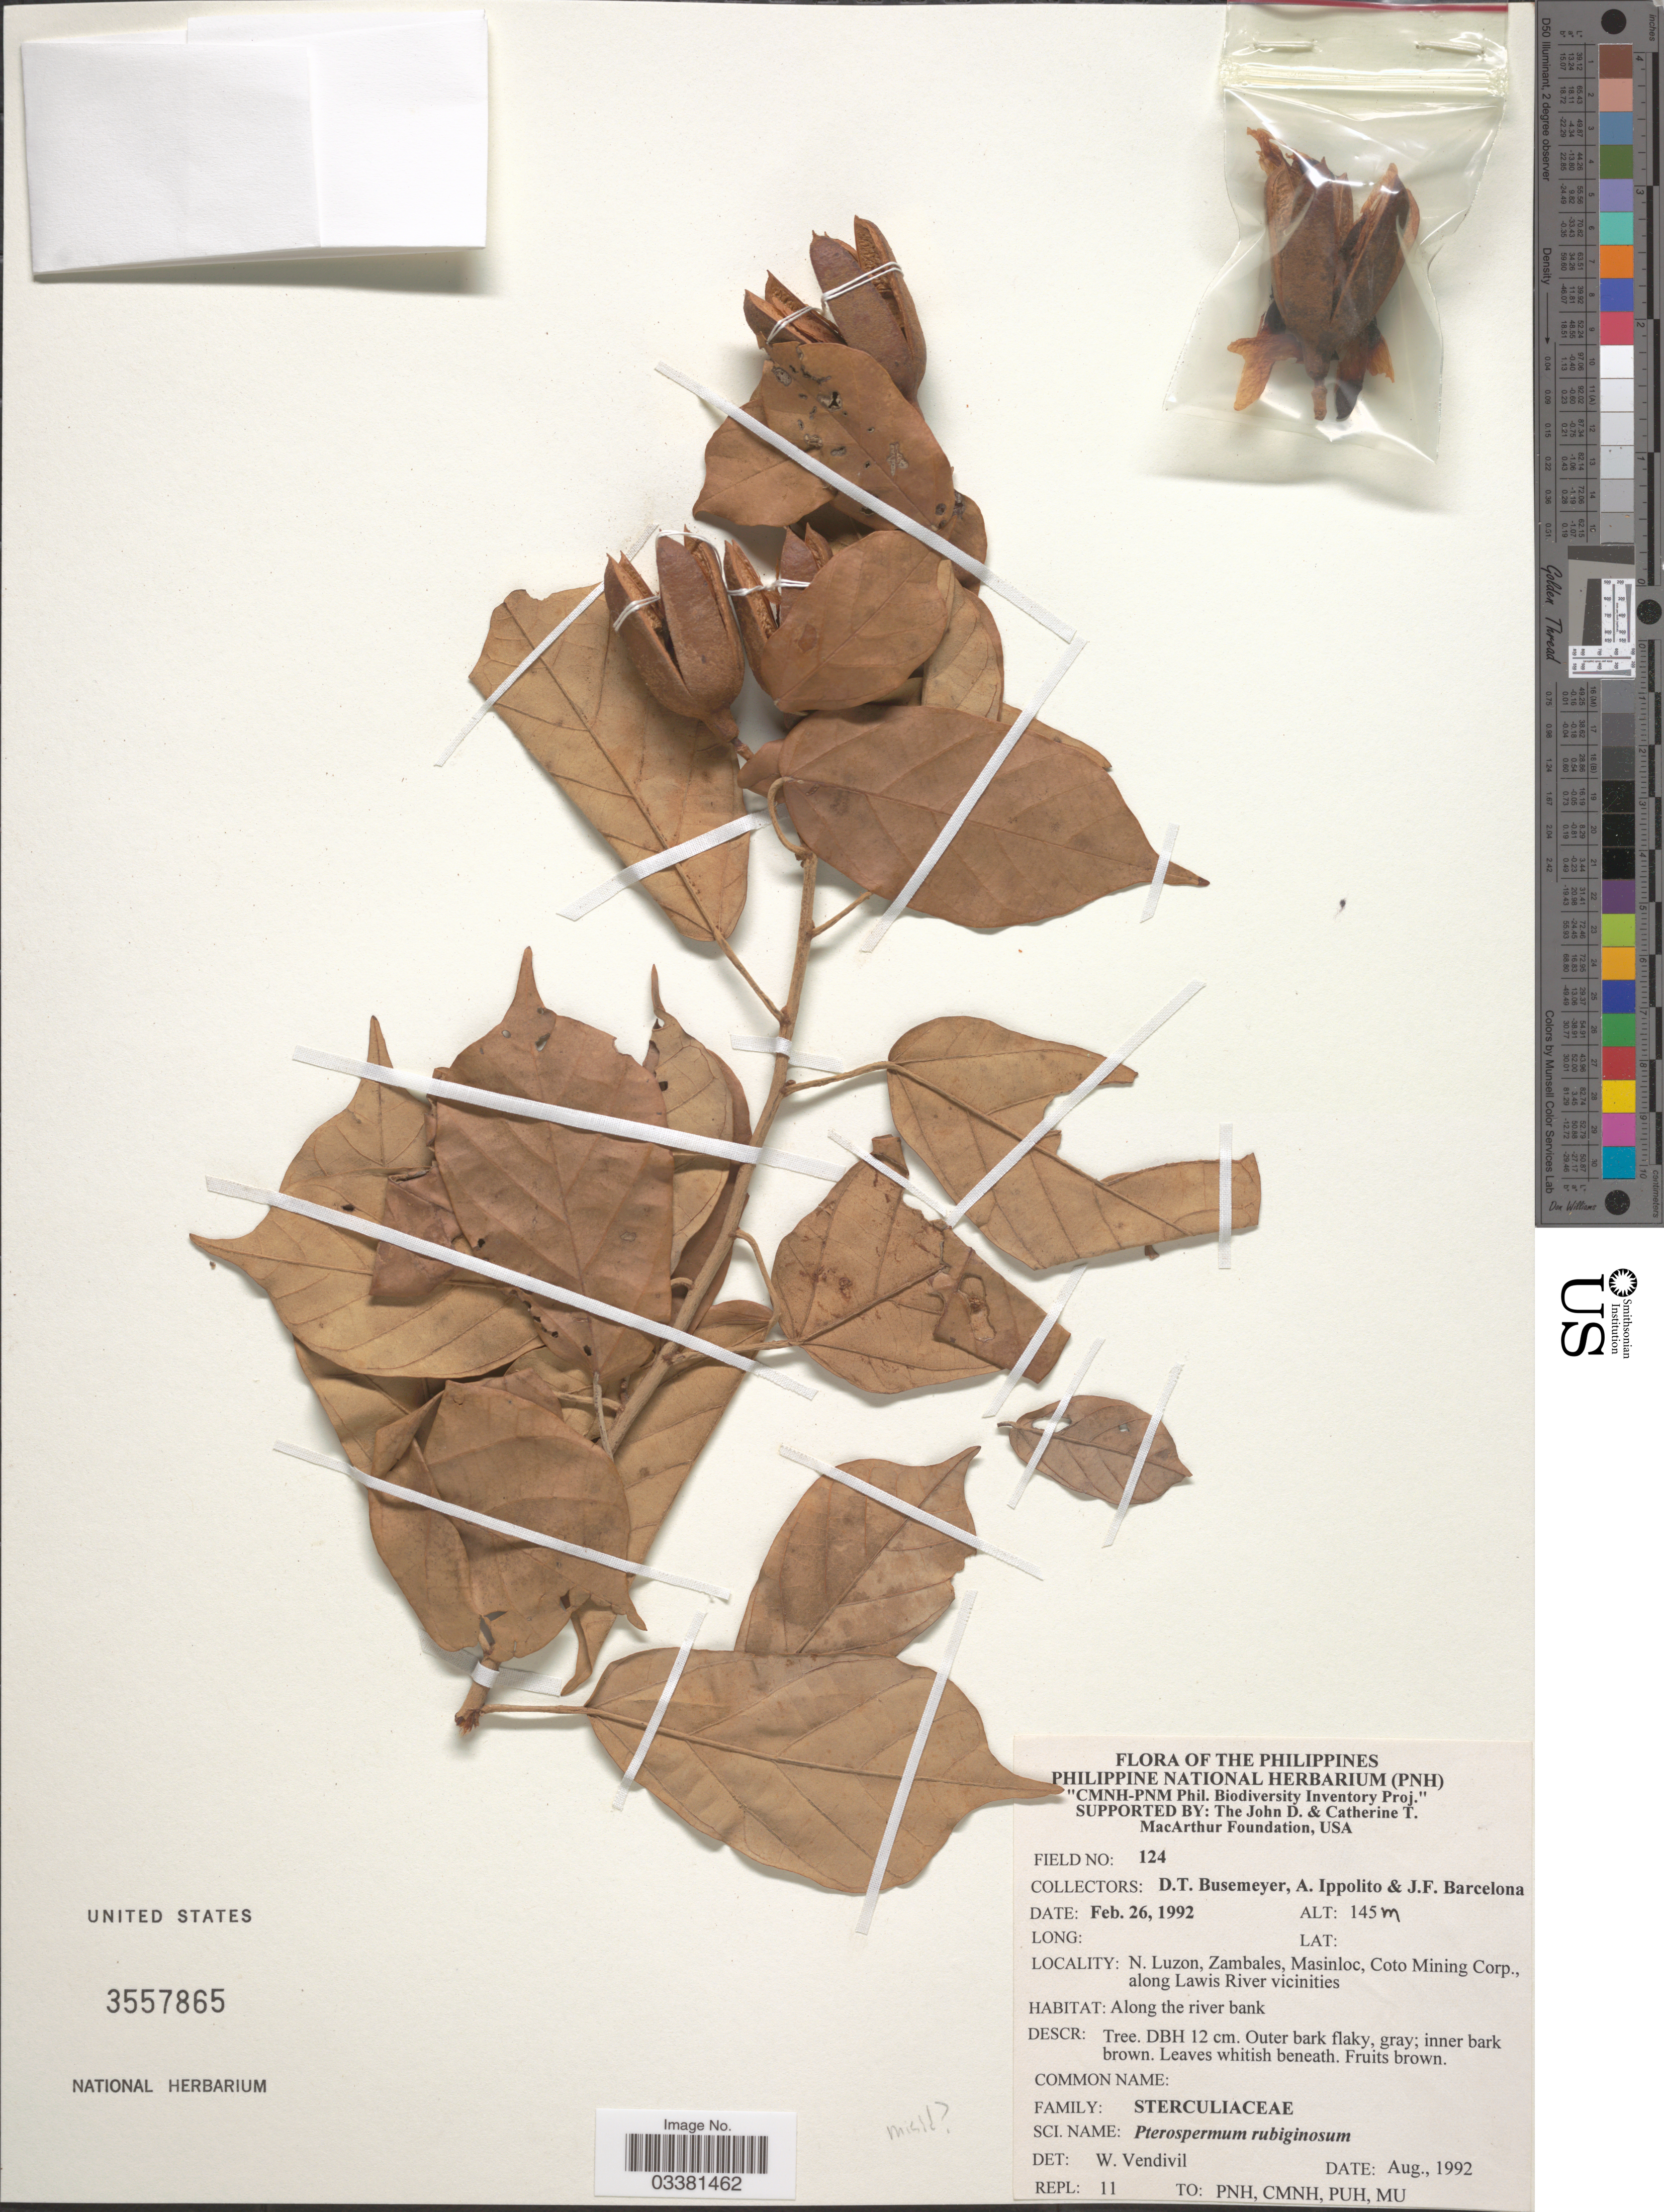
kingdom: Plantae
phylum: Tracheophyta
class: Magnoliopsida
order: Malvales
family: Malvaceae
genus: Pterospermum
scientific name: Pterospermum perrinii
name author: Elmer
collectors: D. Busemeyer, A. Ippolito & J. F. Barcelona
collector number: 124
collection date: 1992-02-26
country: Philippines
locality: N. Luzon, Zambales, Masinloc, Coto Mining Corp., along Lawis River vicinities.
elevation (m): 145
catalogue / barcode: US 3557865